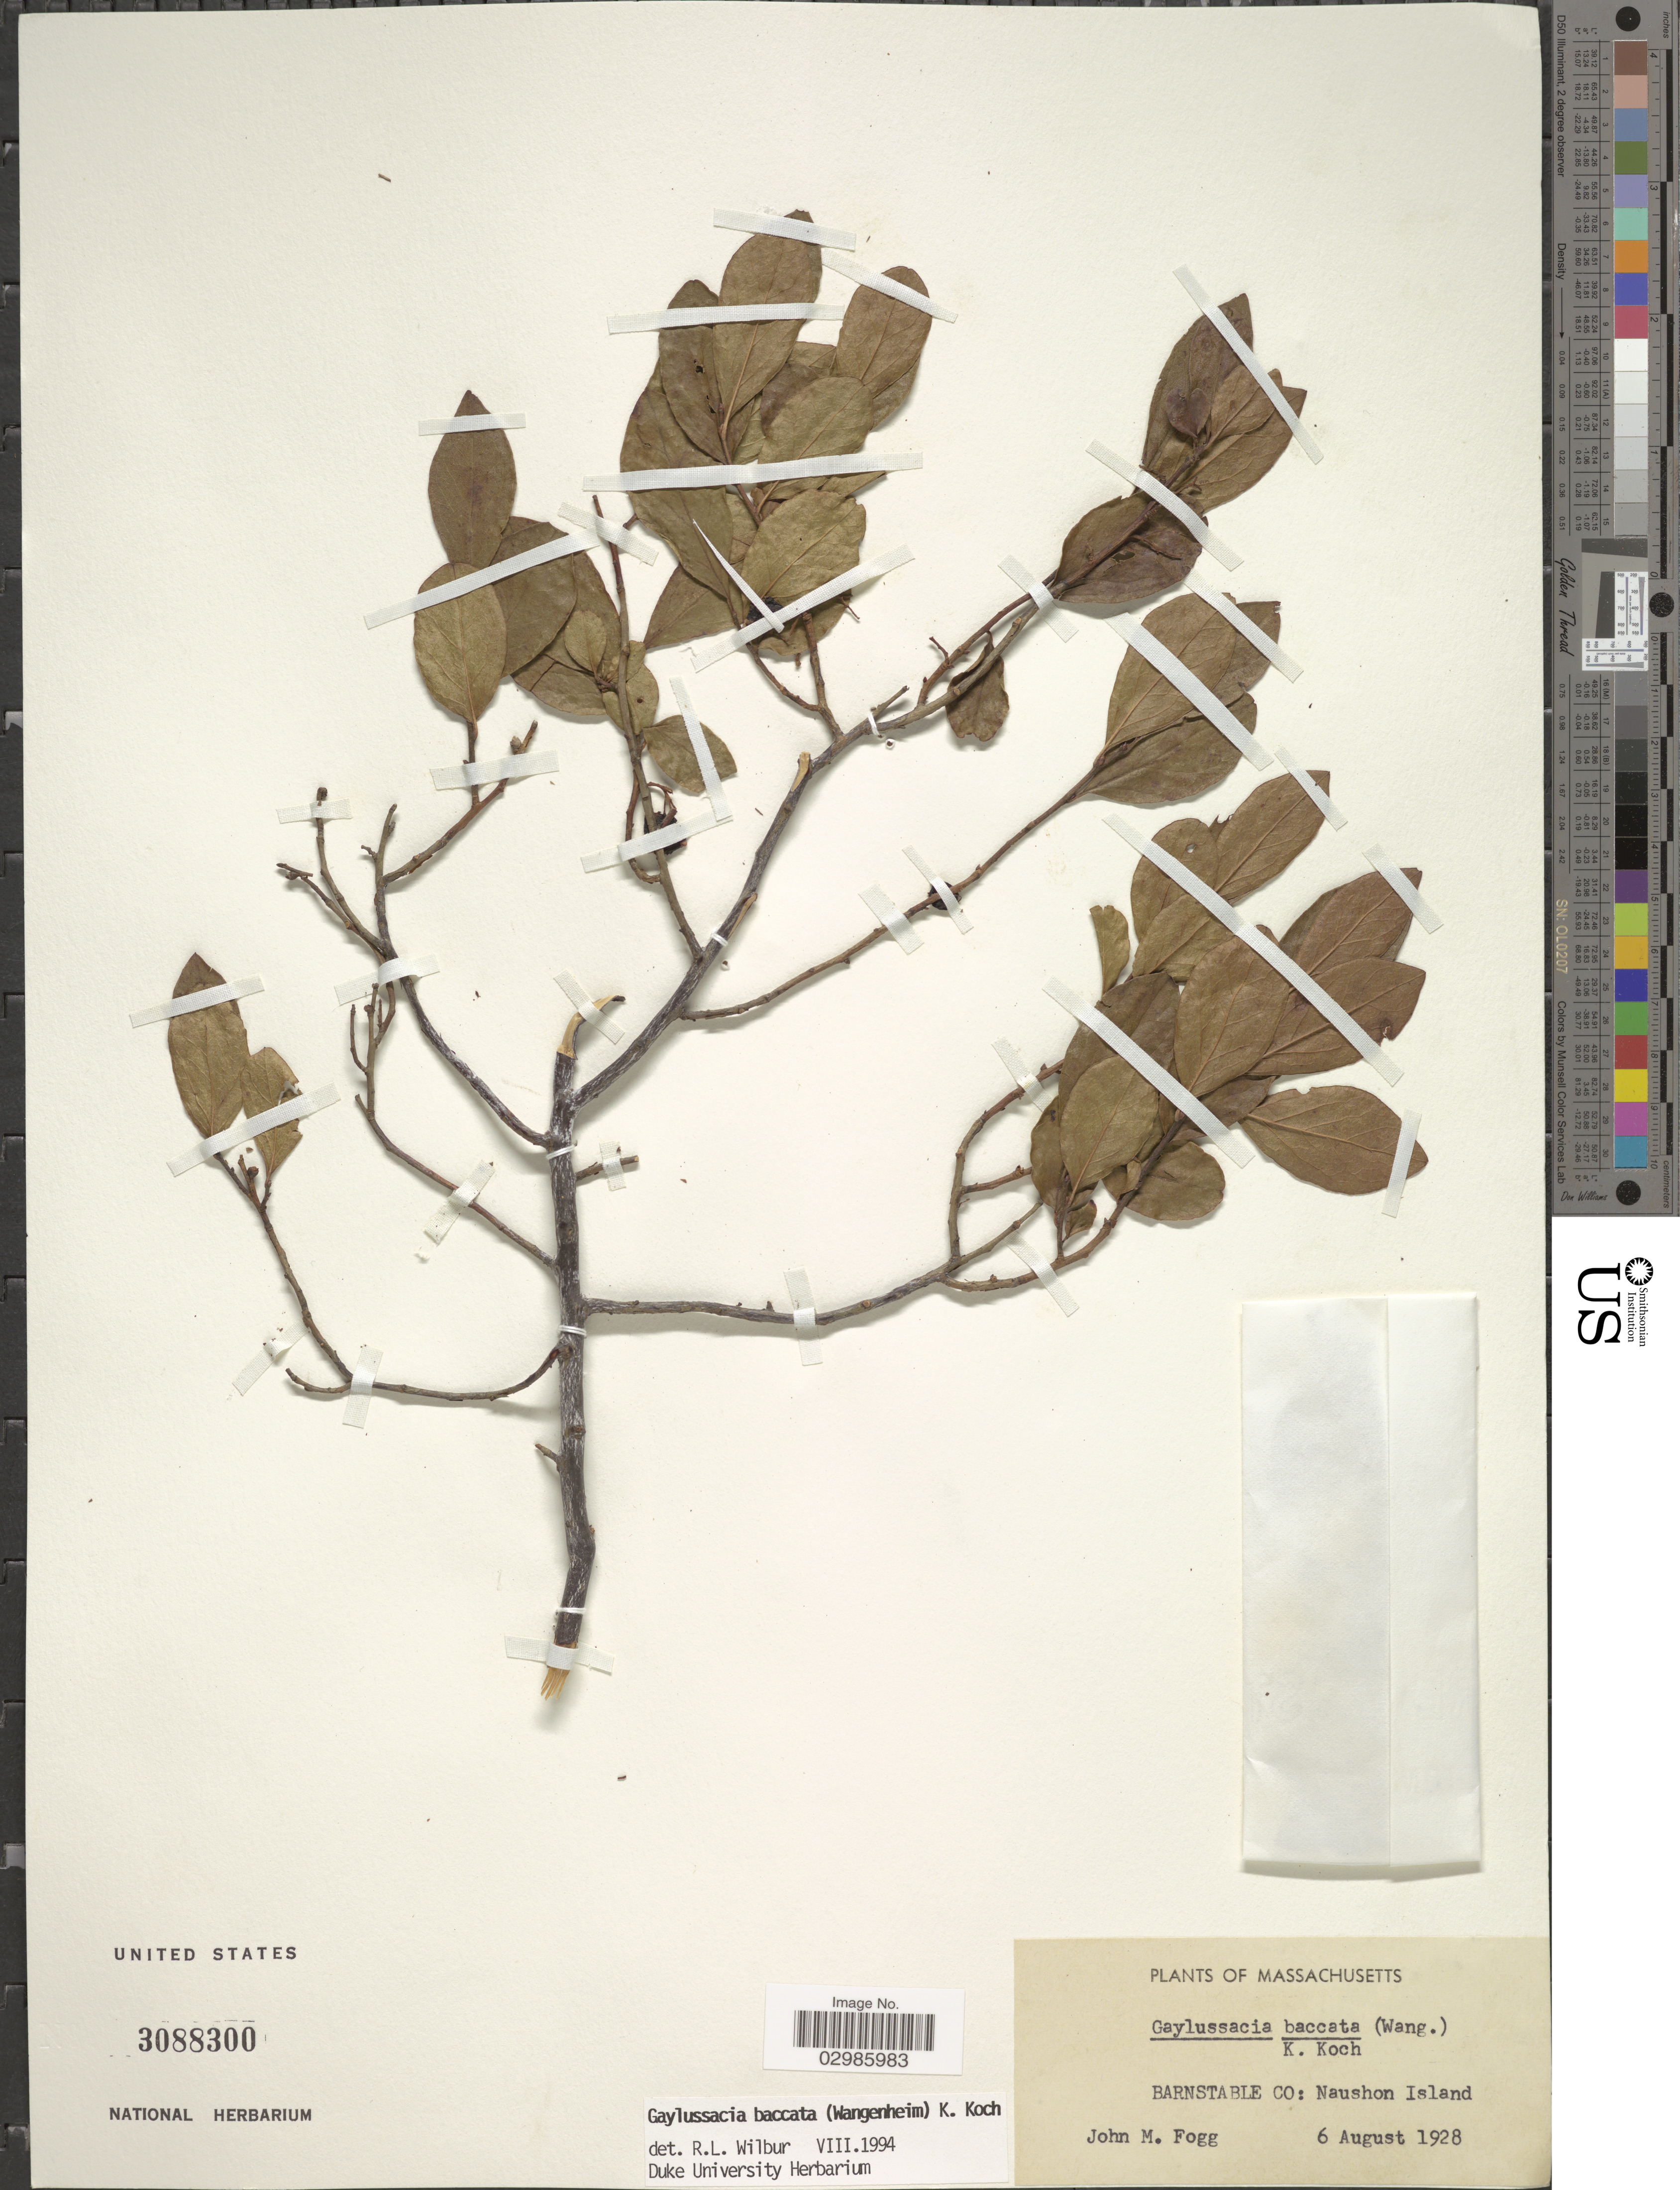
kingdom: Plantae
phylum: Tracheophyta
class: Magnoliopsida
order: Ericales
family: Ericaceae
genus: Gaylussacia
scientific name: Gaylussacia baccata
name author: (Wangenh.) K. Koch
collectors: J. Fogg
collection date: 1928-08-06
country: United States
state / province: Massachusetts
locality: Barnstable Co: Naushon Island.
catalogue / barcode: US 3088300